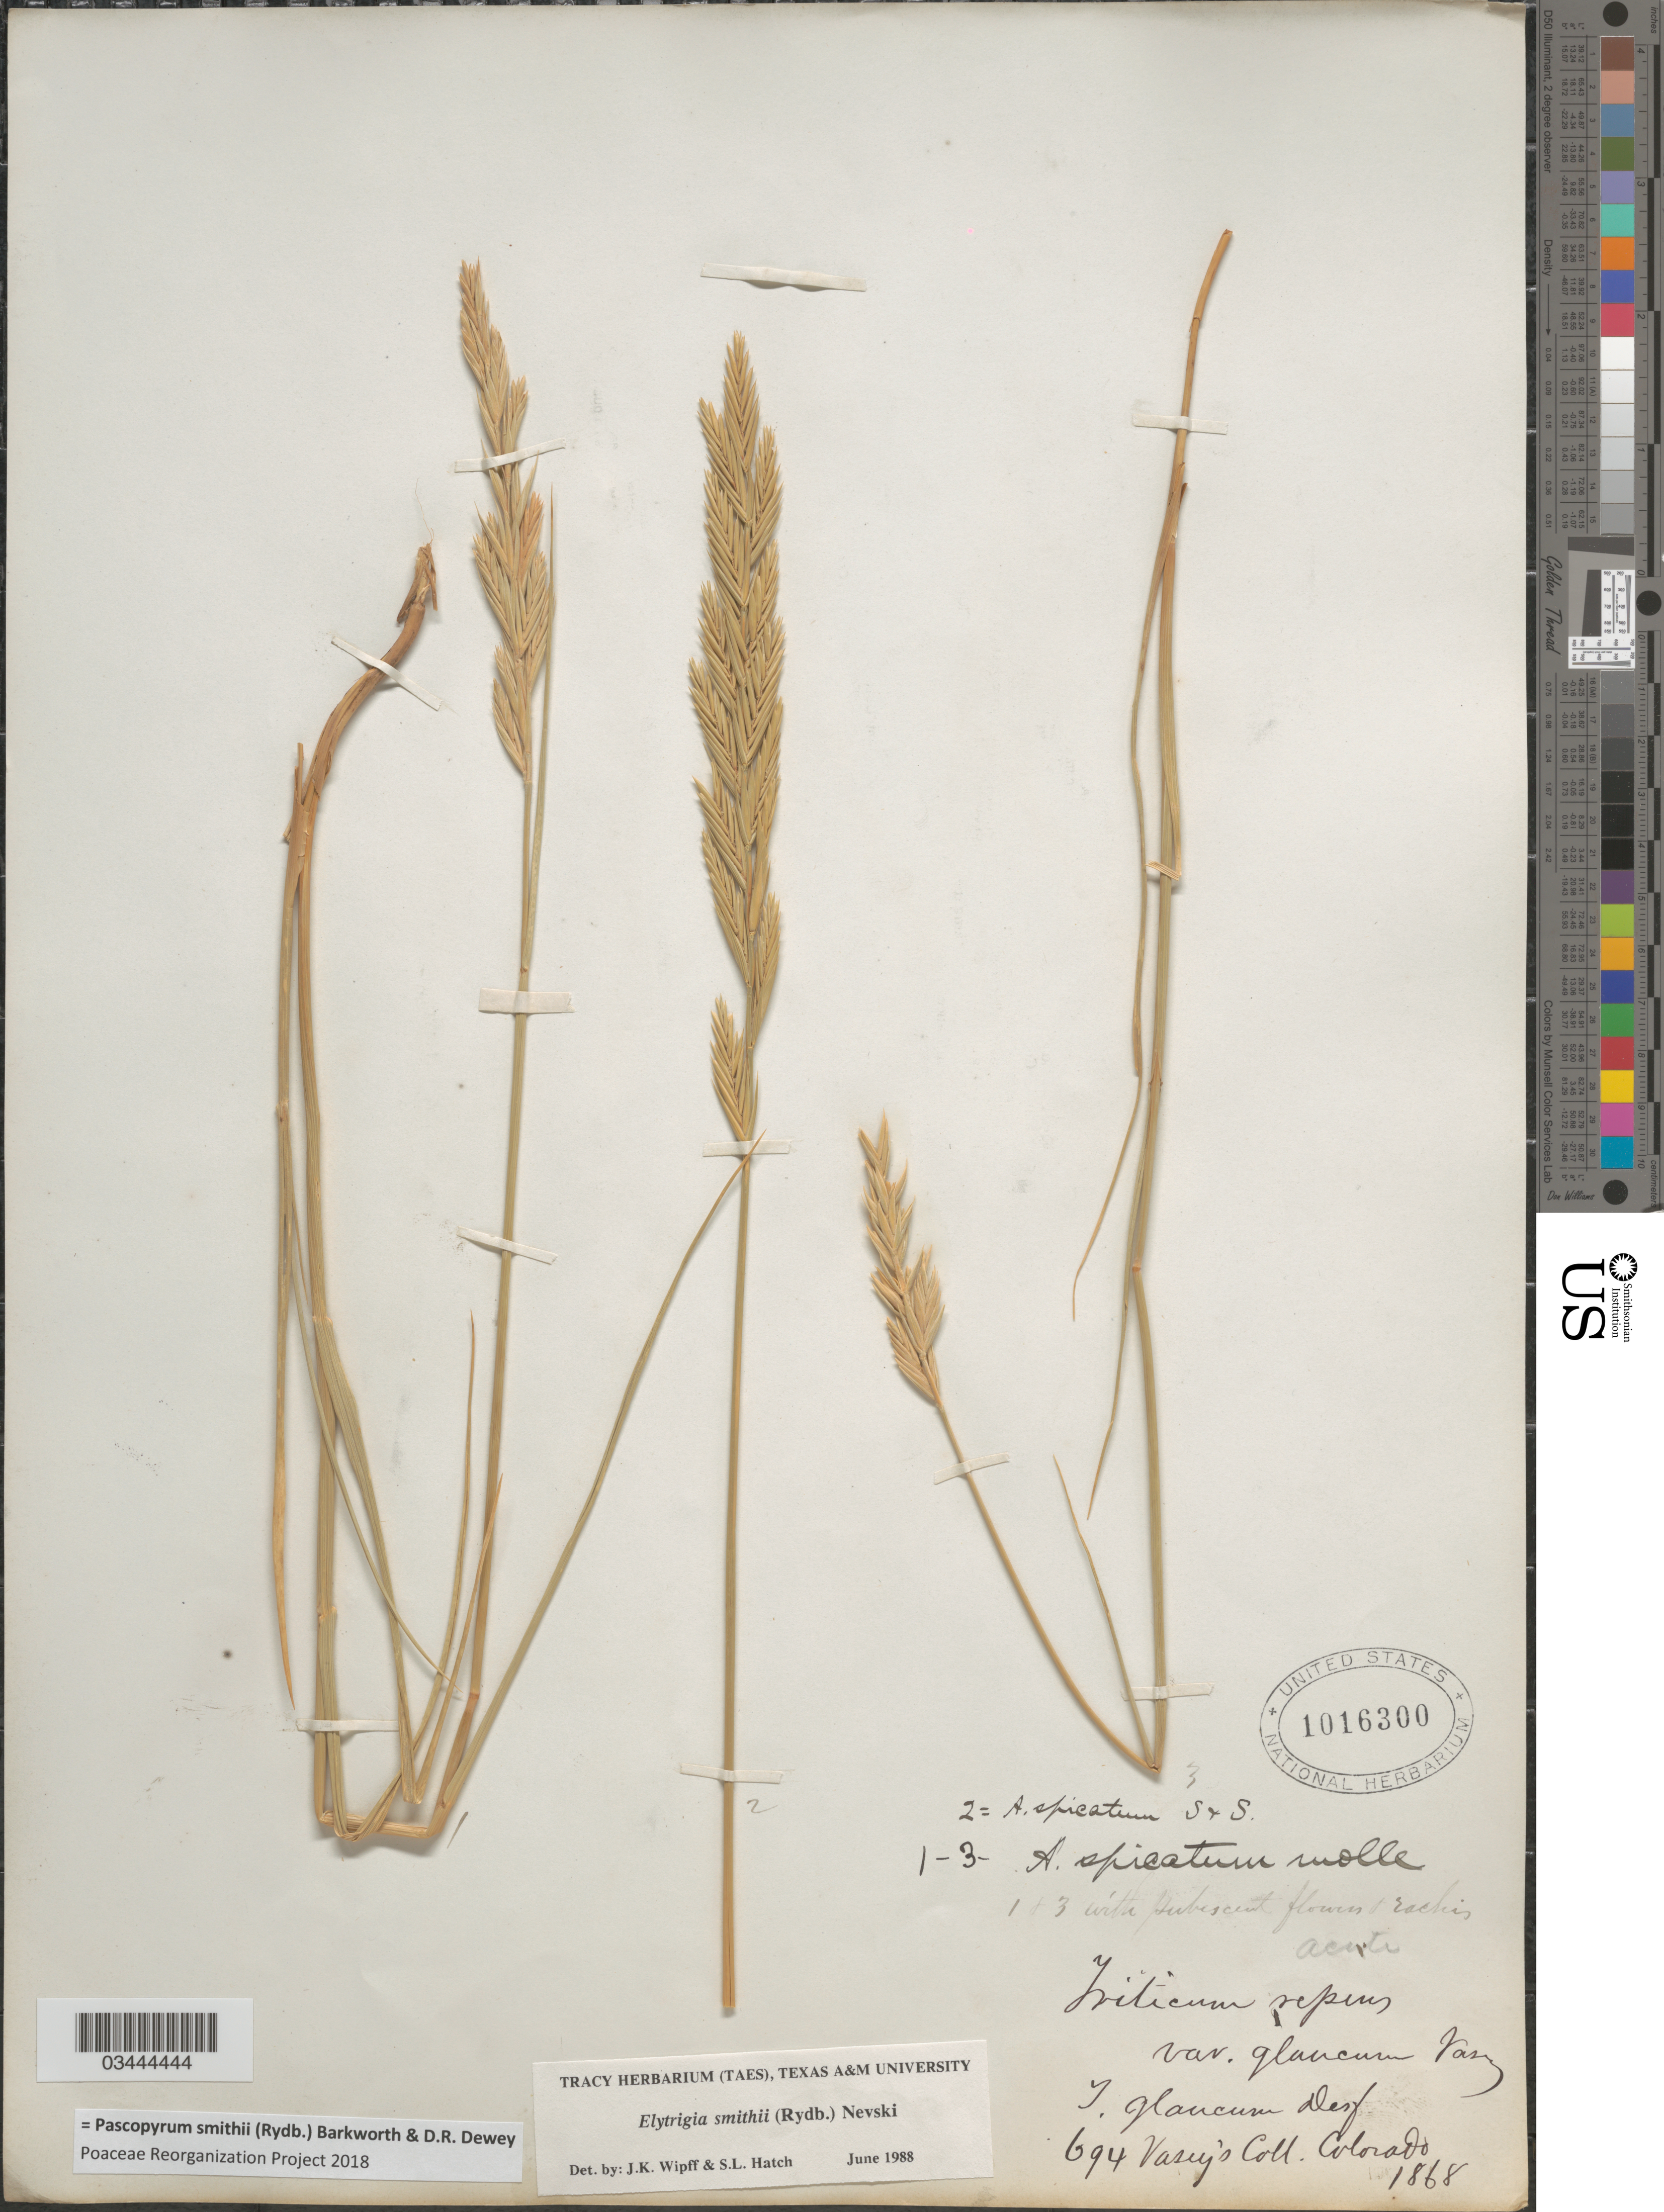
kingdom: Plantae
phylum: Tracheophyta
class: Liliopsida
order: Poales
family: Poaceae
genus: Pascopyrum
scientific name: Pascopyrum smithii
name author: (Rydb.) Barkworth & Dewey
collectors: Vasey, --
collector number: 694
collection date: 1868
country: United States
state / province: Colorado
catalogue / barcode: US 1016300